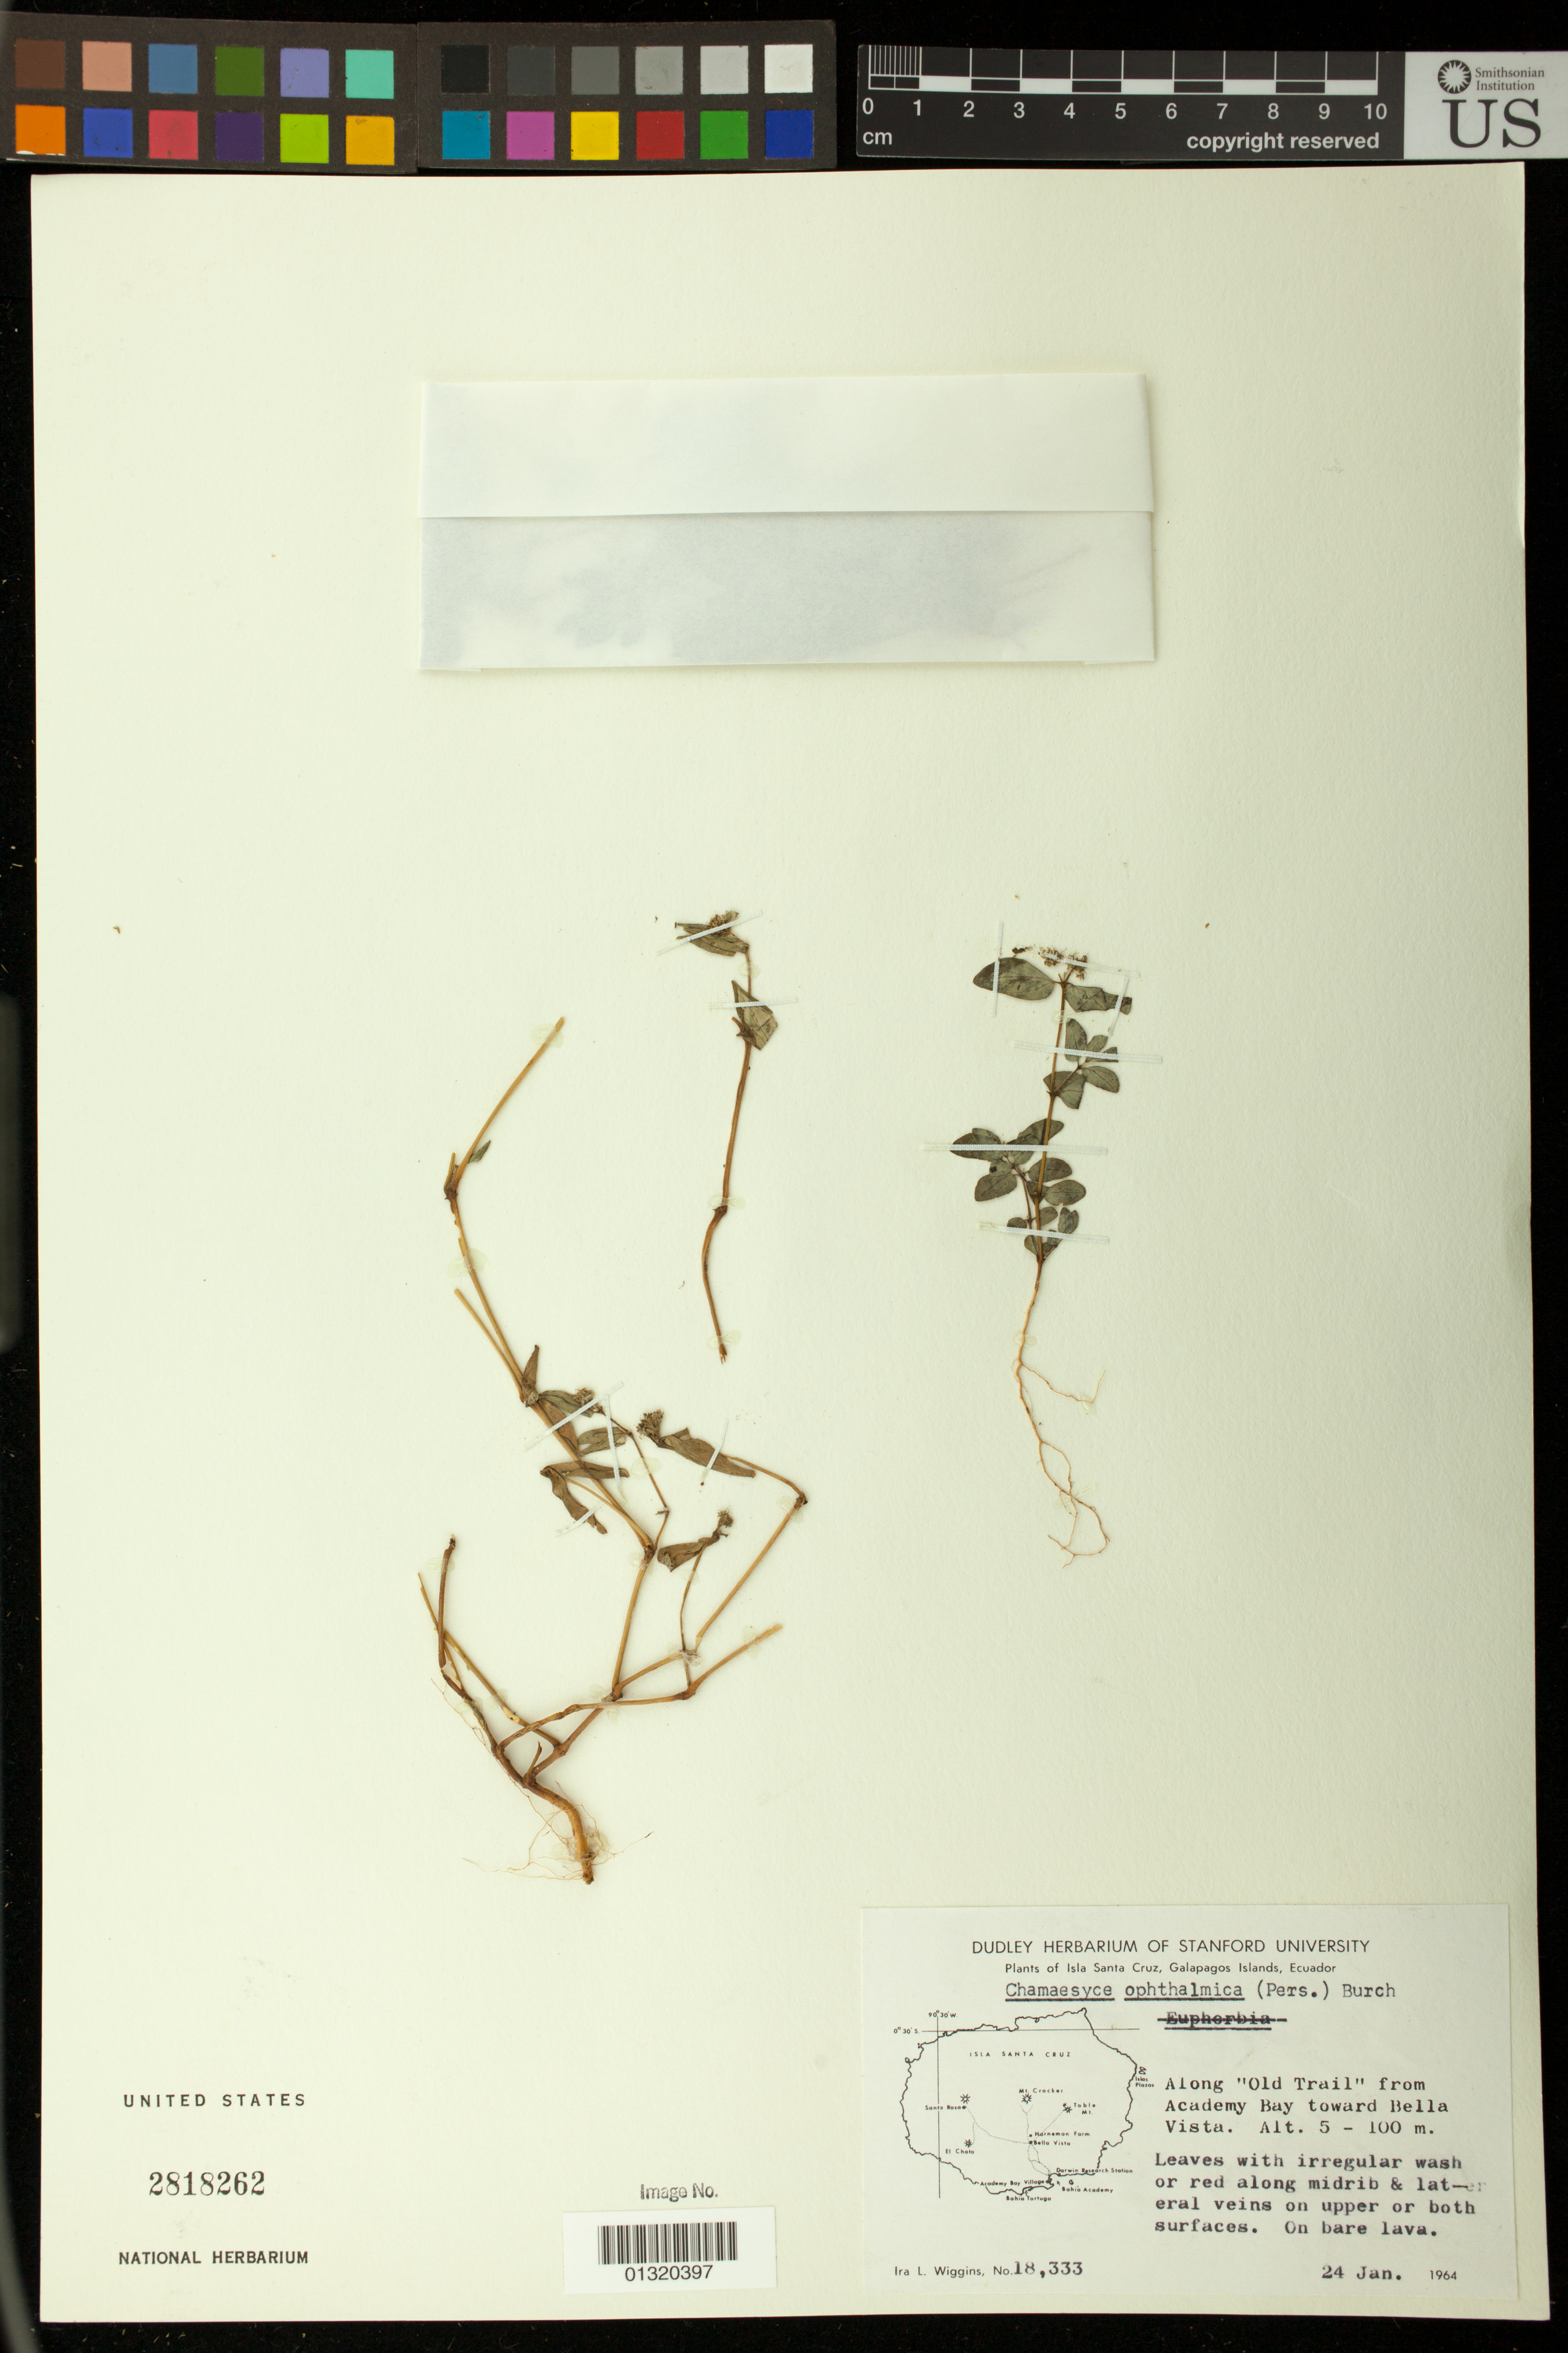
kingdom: Plantae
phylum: Tracheophyta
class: Magnoliopsida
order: Malpighiales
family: Euphorbiaceae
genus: Euphorbia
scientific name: Euphorbia ophthalmica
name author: Pers.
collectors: I. L. Wiggins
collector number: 18333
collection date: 1964-01-24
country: Ecuador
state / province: Colón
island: Santa Cruz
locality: Isla Santa Cruz. Along "Old Trail" from Academy Bay toward Bella Vista.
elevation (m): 5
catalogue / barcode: US 2818262